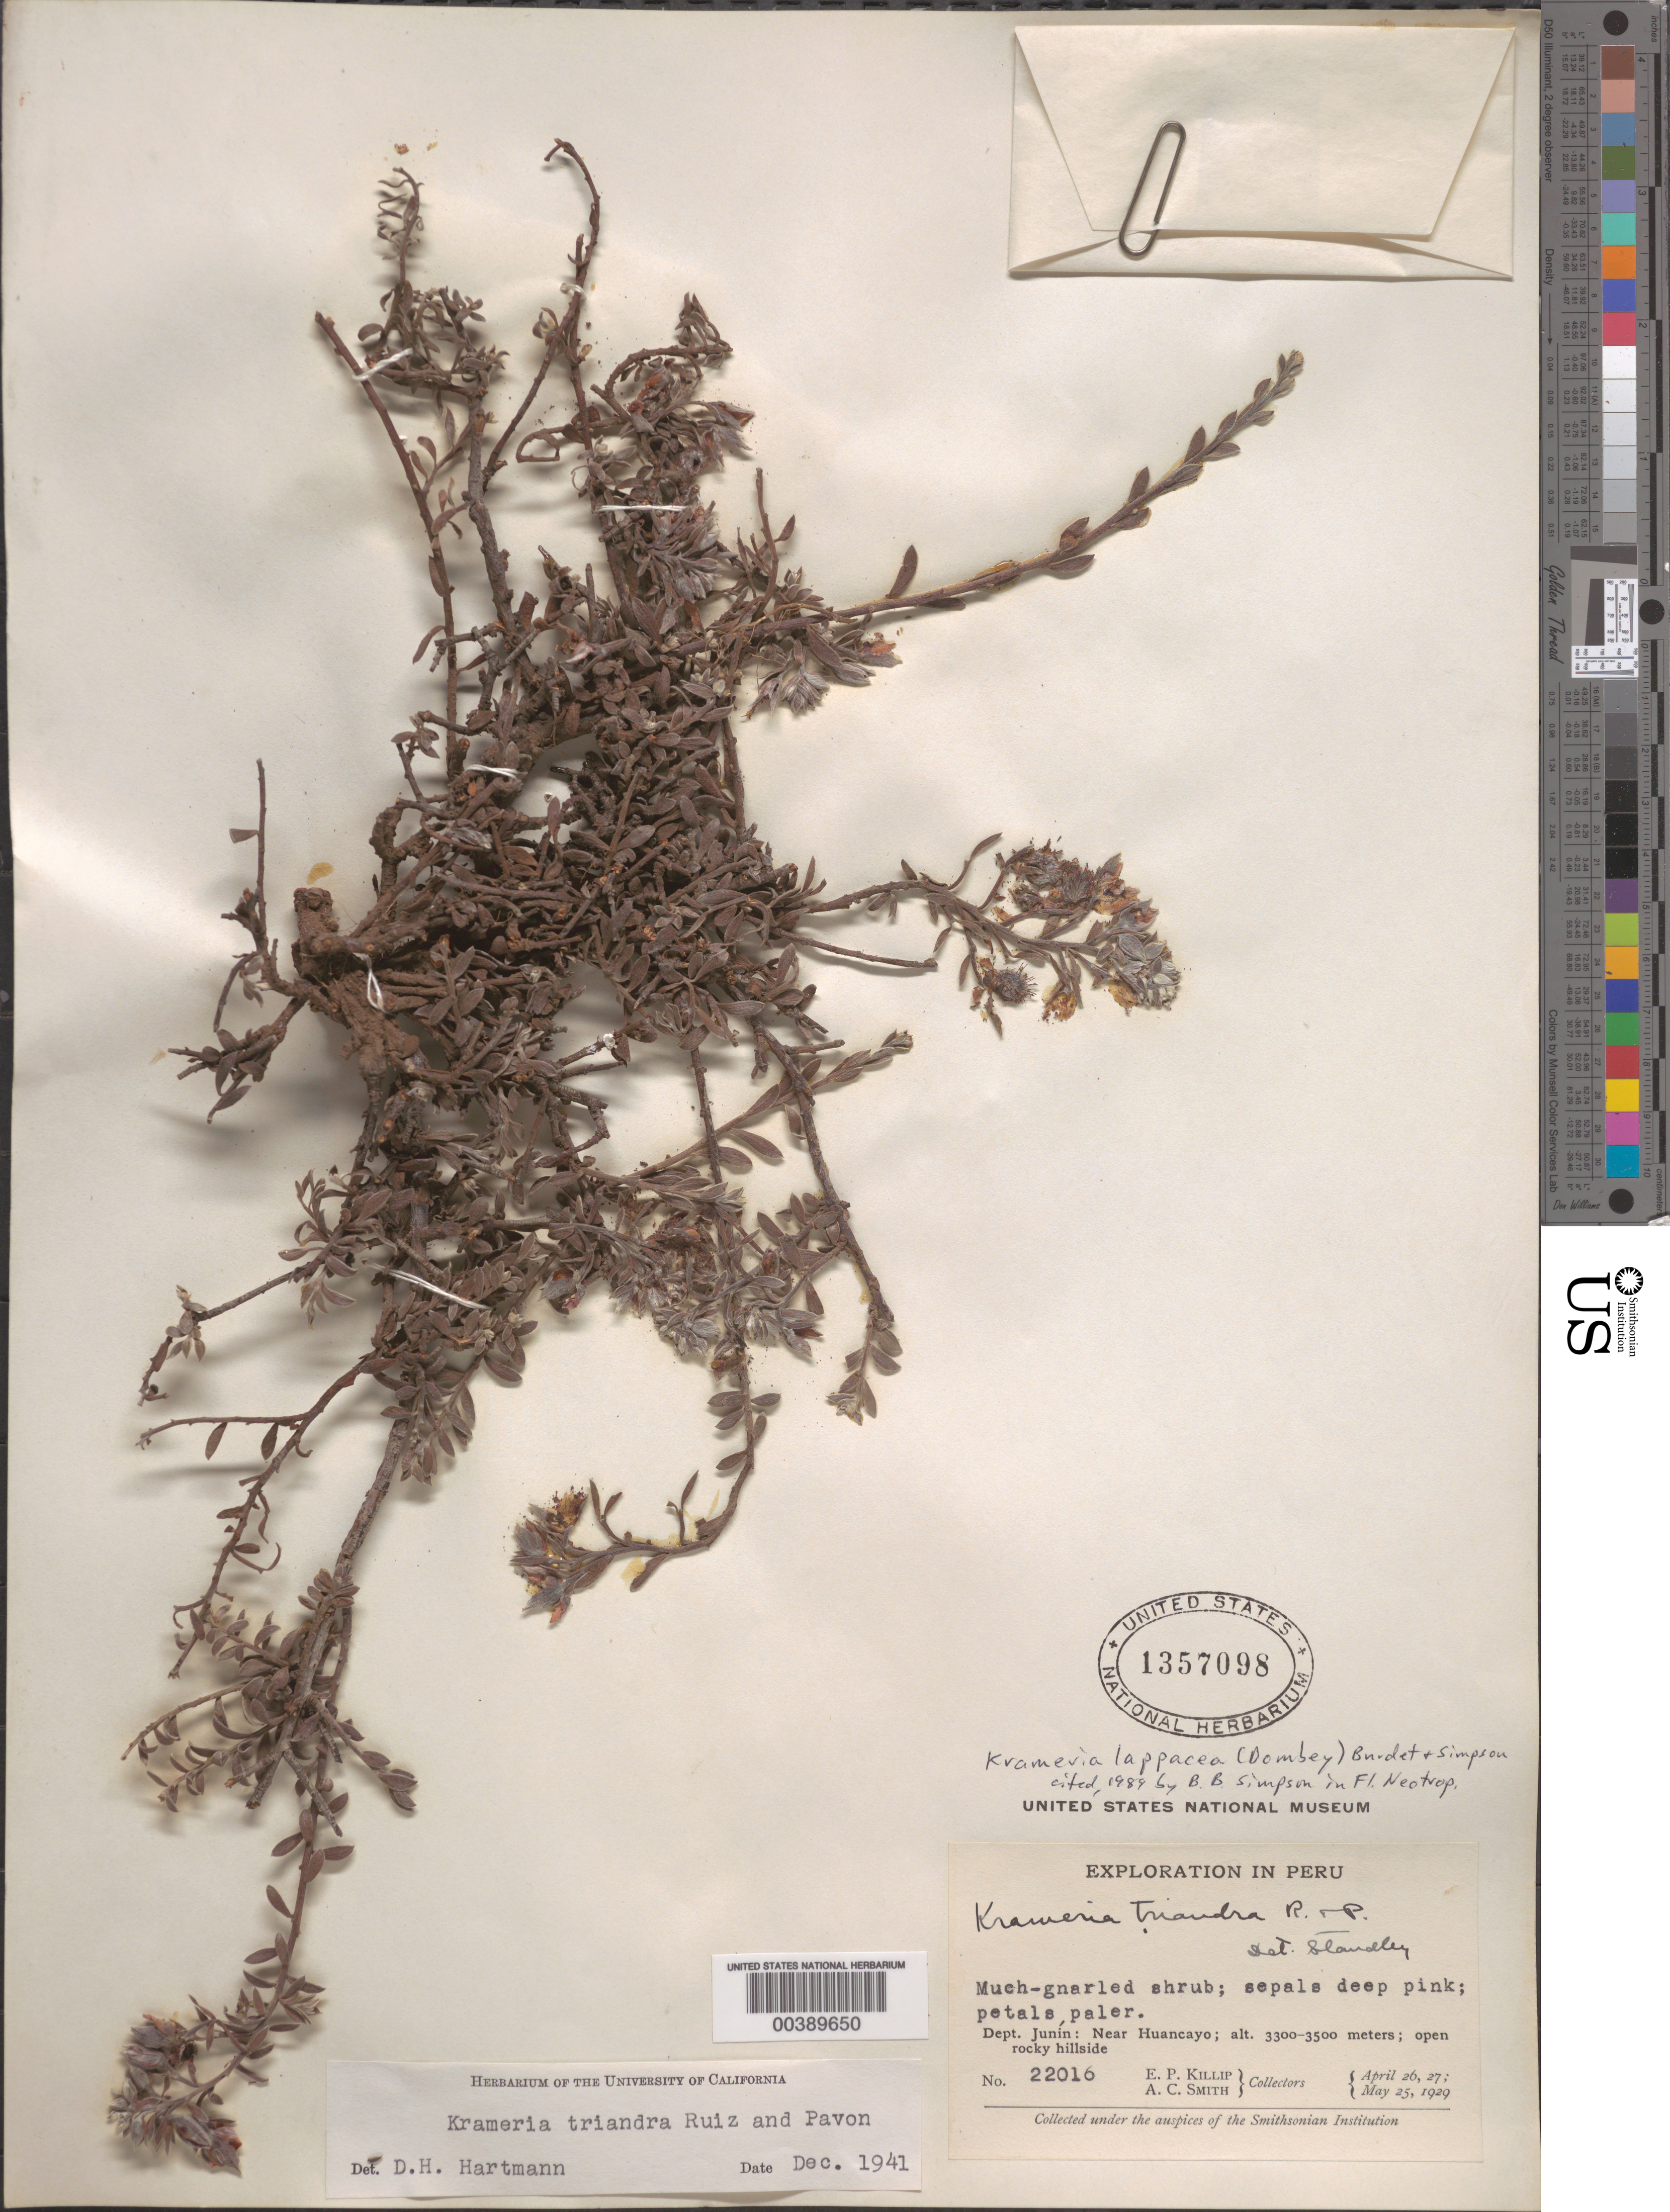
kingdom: Plantae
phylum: Tracheophyta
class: Magnoliopsida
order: Zygophyllales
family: Krameriaceae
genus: Krameria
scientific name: Krameria lappacea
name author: (Dombey) Burdet & B.B. Simpson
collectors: E. P. Killip & A. C. Smith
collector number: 22016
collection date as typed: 26 Apr 1927 and 25 May 1929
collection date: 1927-04-26,1929-05-25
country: Peru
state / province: Junín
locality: Near huancayo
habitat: Open rocky hillside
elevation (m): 3300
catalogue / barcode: US 1357098